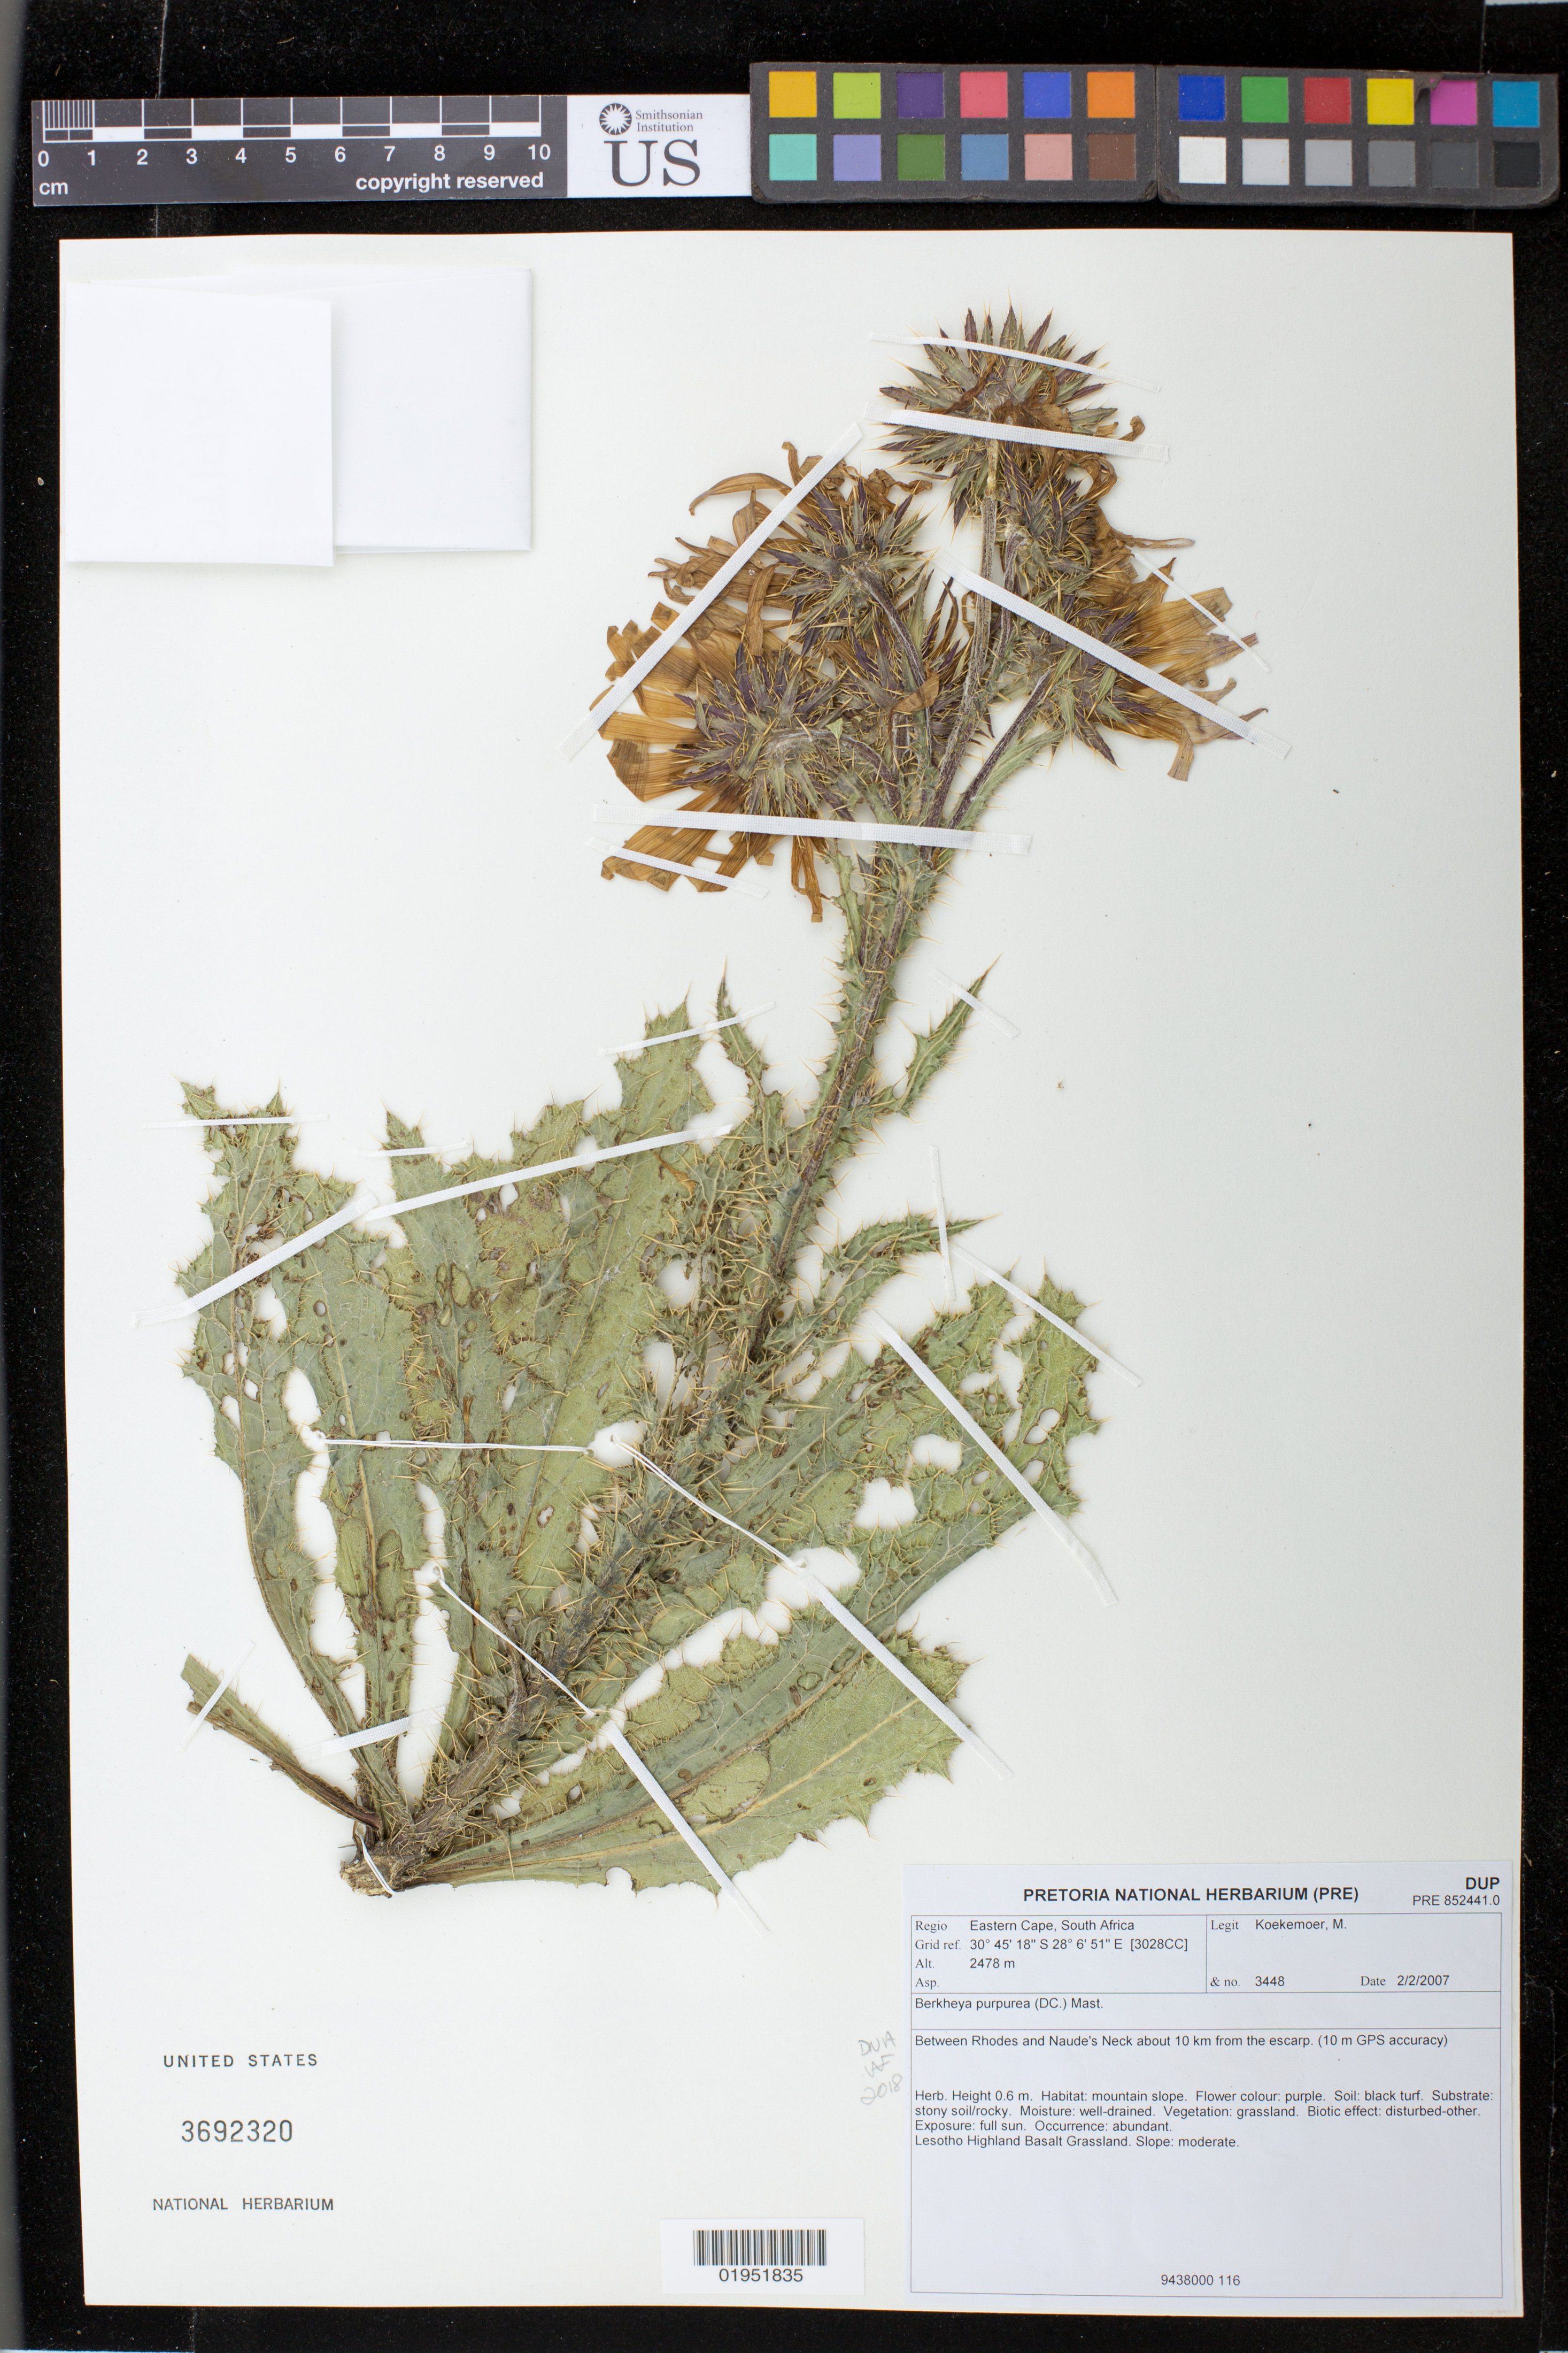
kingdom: Plantae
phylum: Tracheophyta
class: Magnoliopsida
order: Asterales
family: Asteraceae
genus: Berkheya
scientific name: Berkheya purpurea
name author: (DC.) Mast.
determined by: Koekemoer, M.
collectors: M. Koekemoer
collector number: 3448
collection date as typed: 2 Feb 2007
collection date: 2007-02-02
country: South Africa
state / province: Eastern Cape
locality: Betwwen Rhodes and Naude's Neck about 10 km from the escarp (10 m GPS accuracy)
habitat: Lesotho Highland Basalt Grassland; black turf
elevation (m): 2478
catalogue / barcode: US 3692320